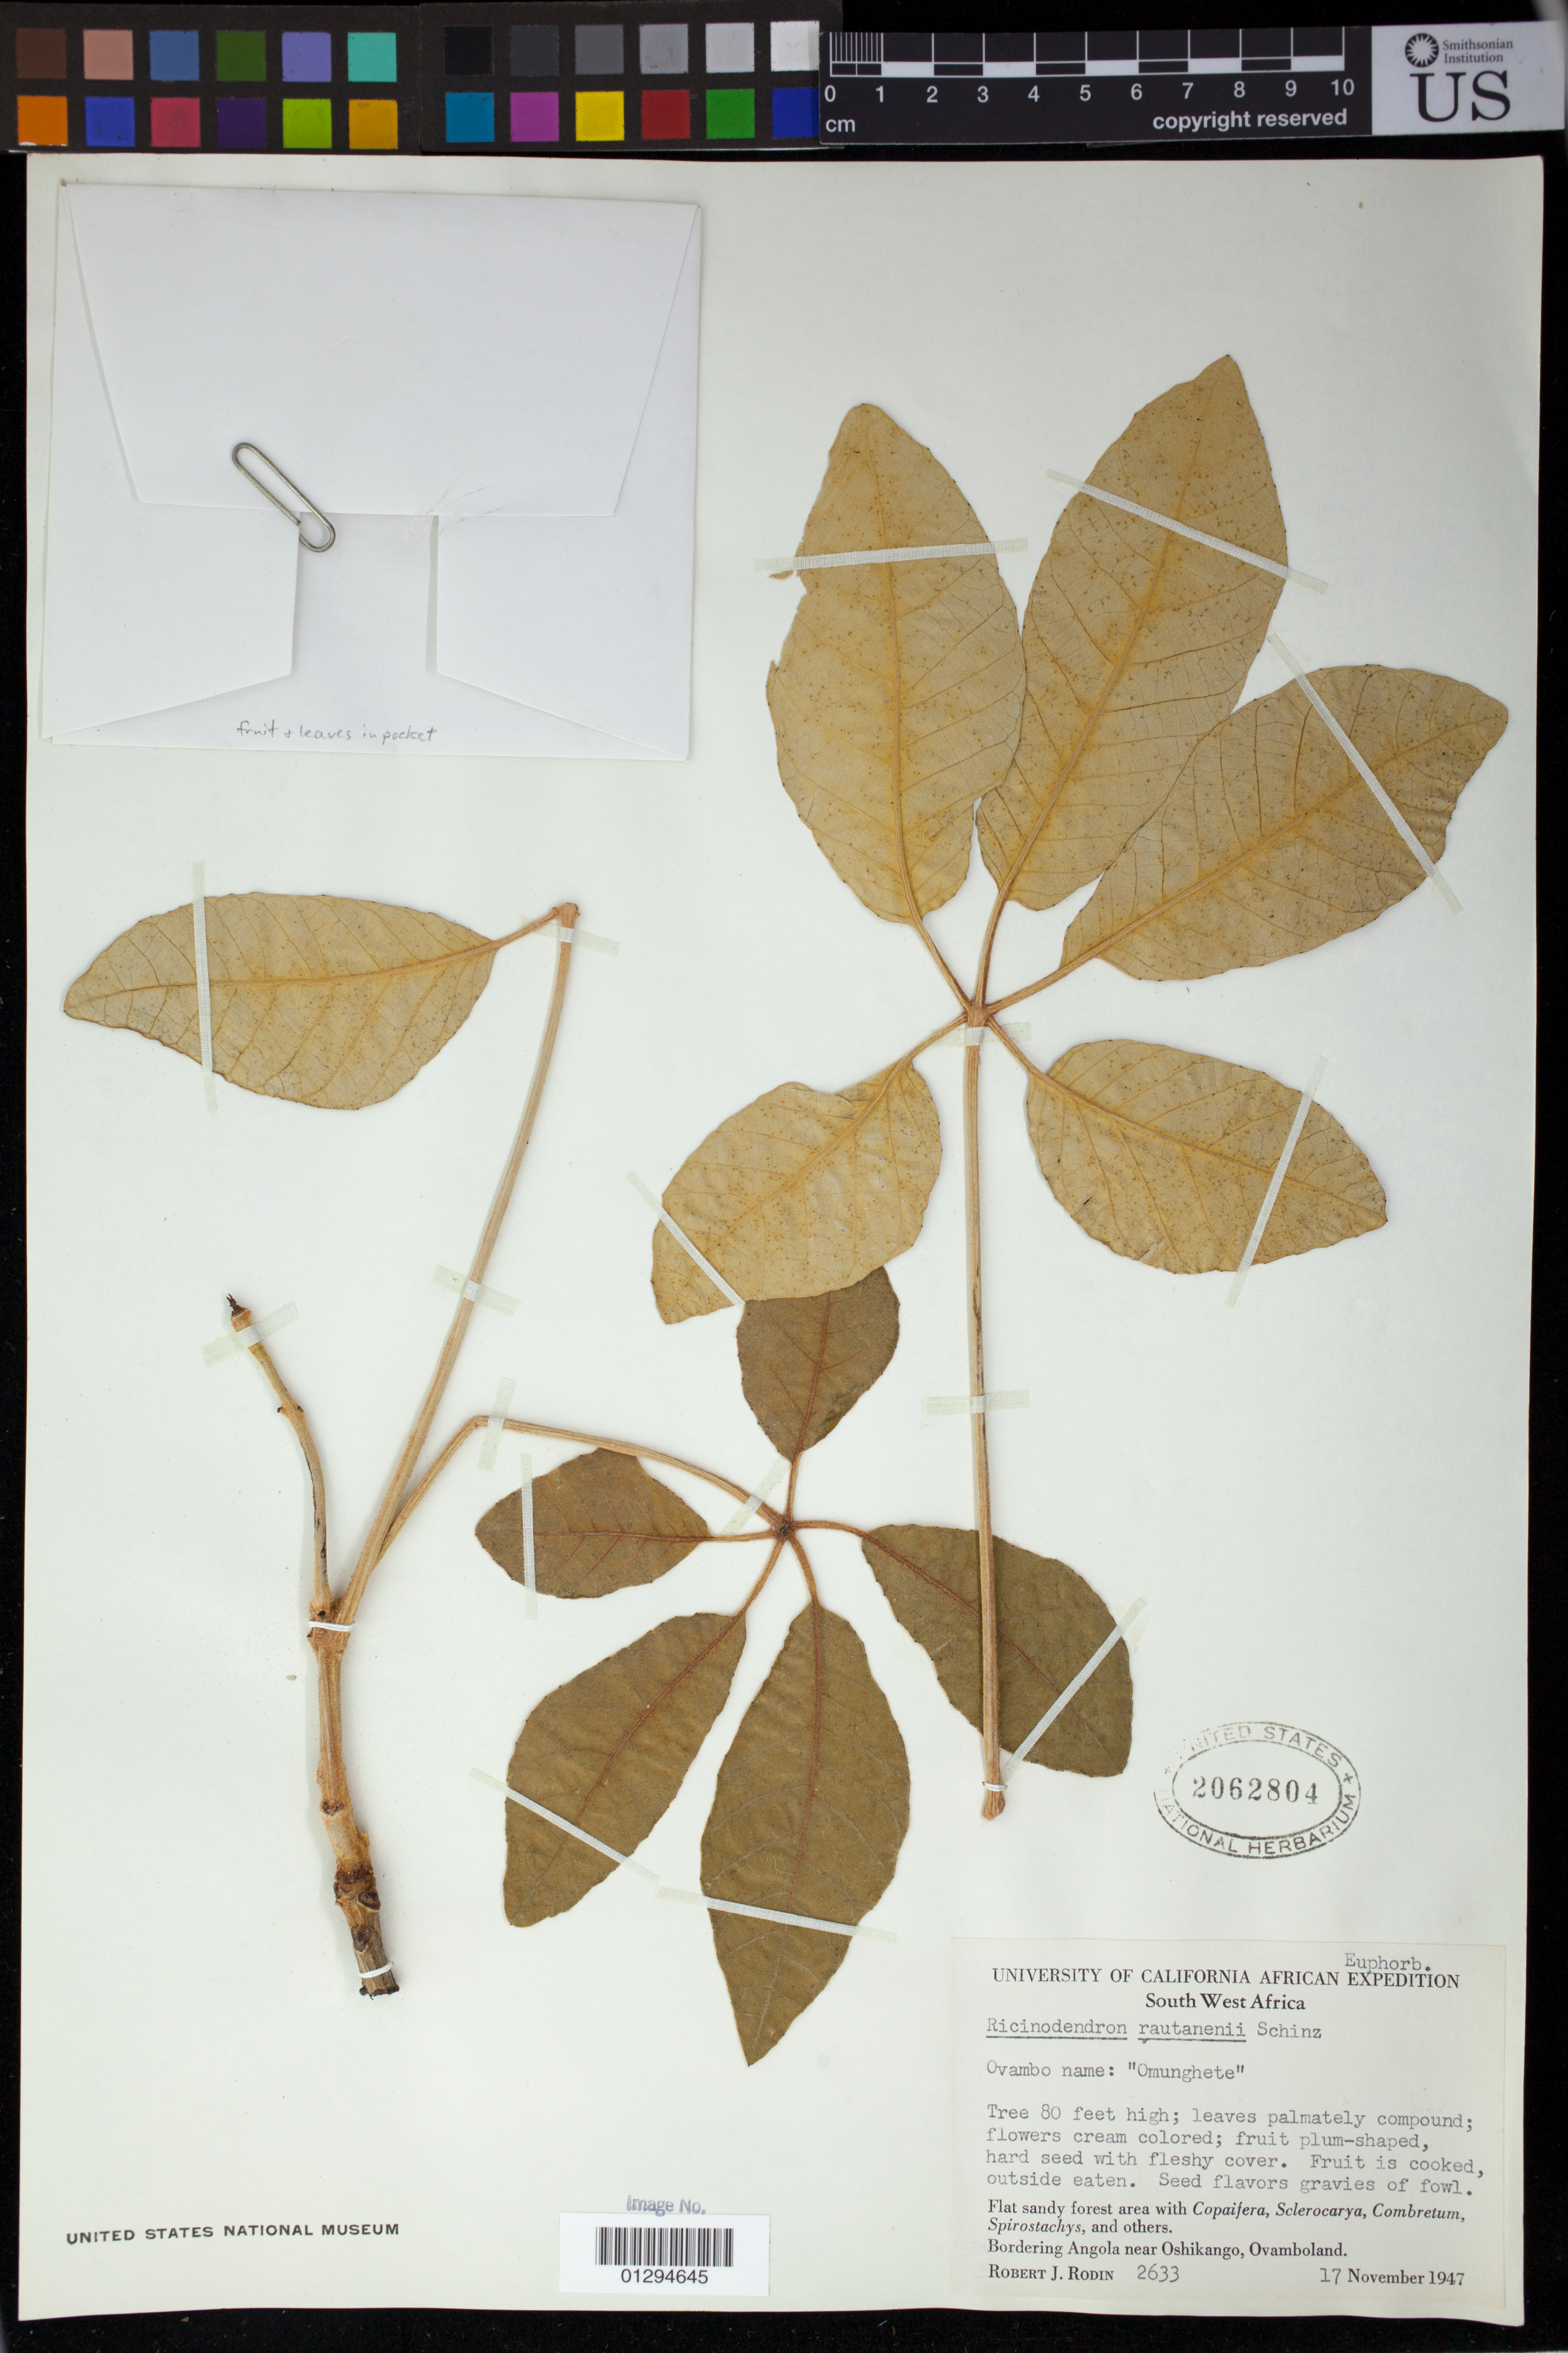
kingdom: Plantae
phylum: Tracheophyta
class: Magnoliopsida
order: Malpighiales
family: Euphorbiaceae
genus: Ricinodendron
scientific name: Ricinodendron rautanenii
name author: Schinz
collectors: R. J. Rodin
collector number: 2633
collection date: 1947-11-17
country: Namibia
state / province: Ohangwena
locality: Bordering Angola near Oshikango, Ovamboland.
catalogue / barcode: US 2062804